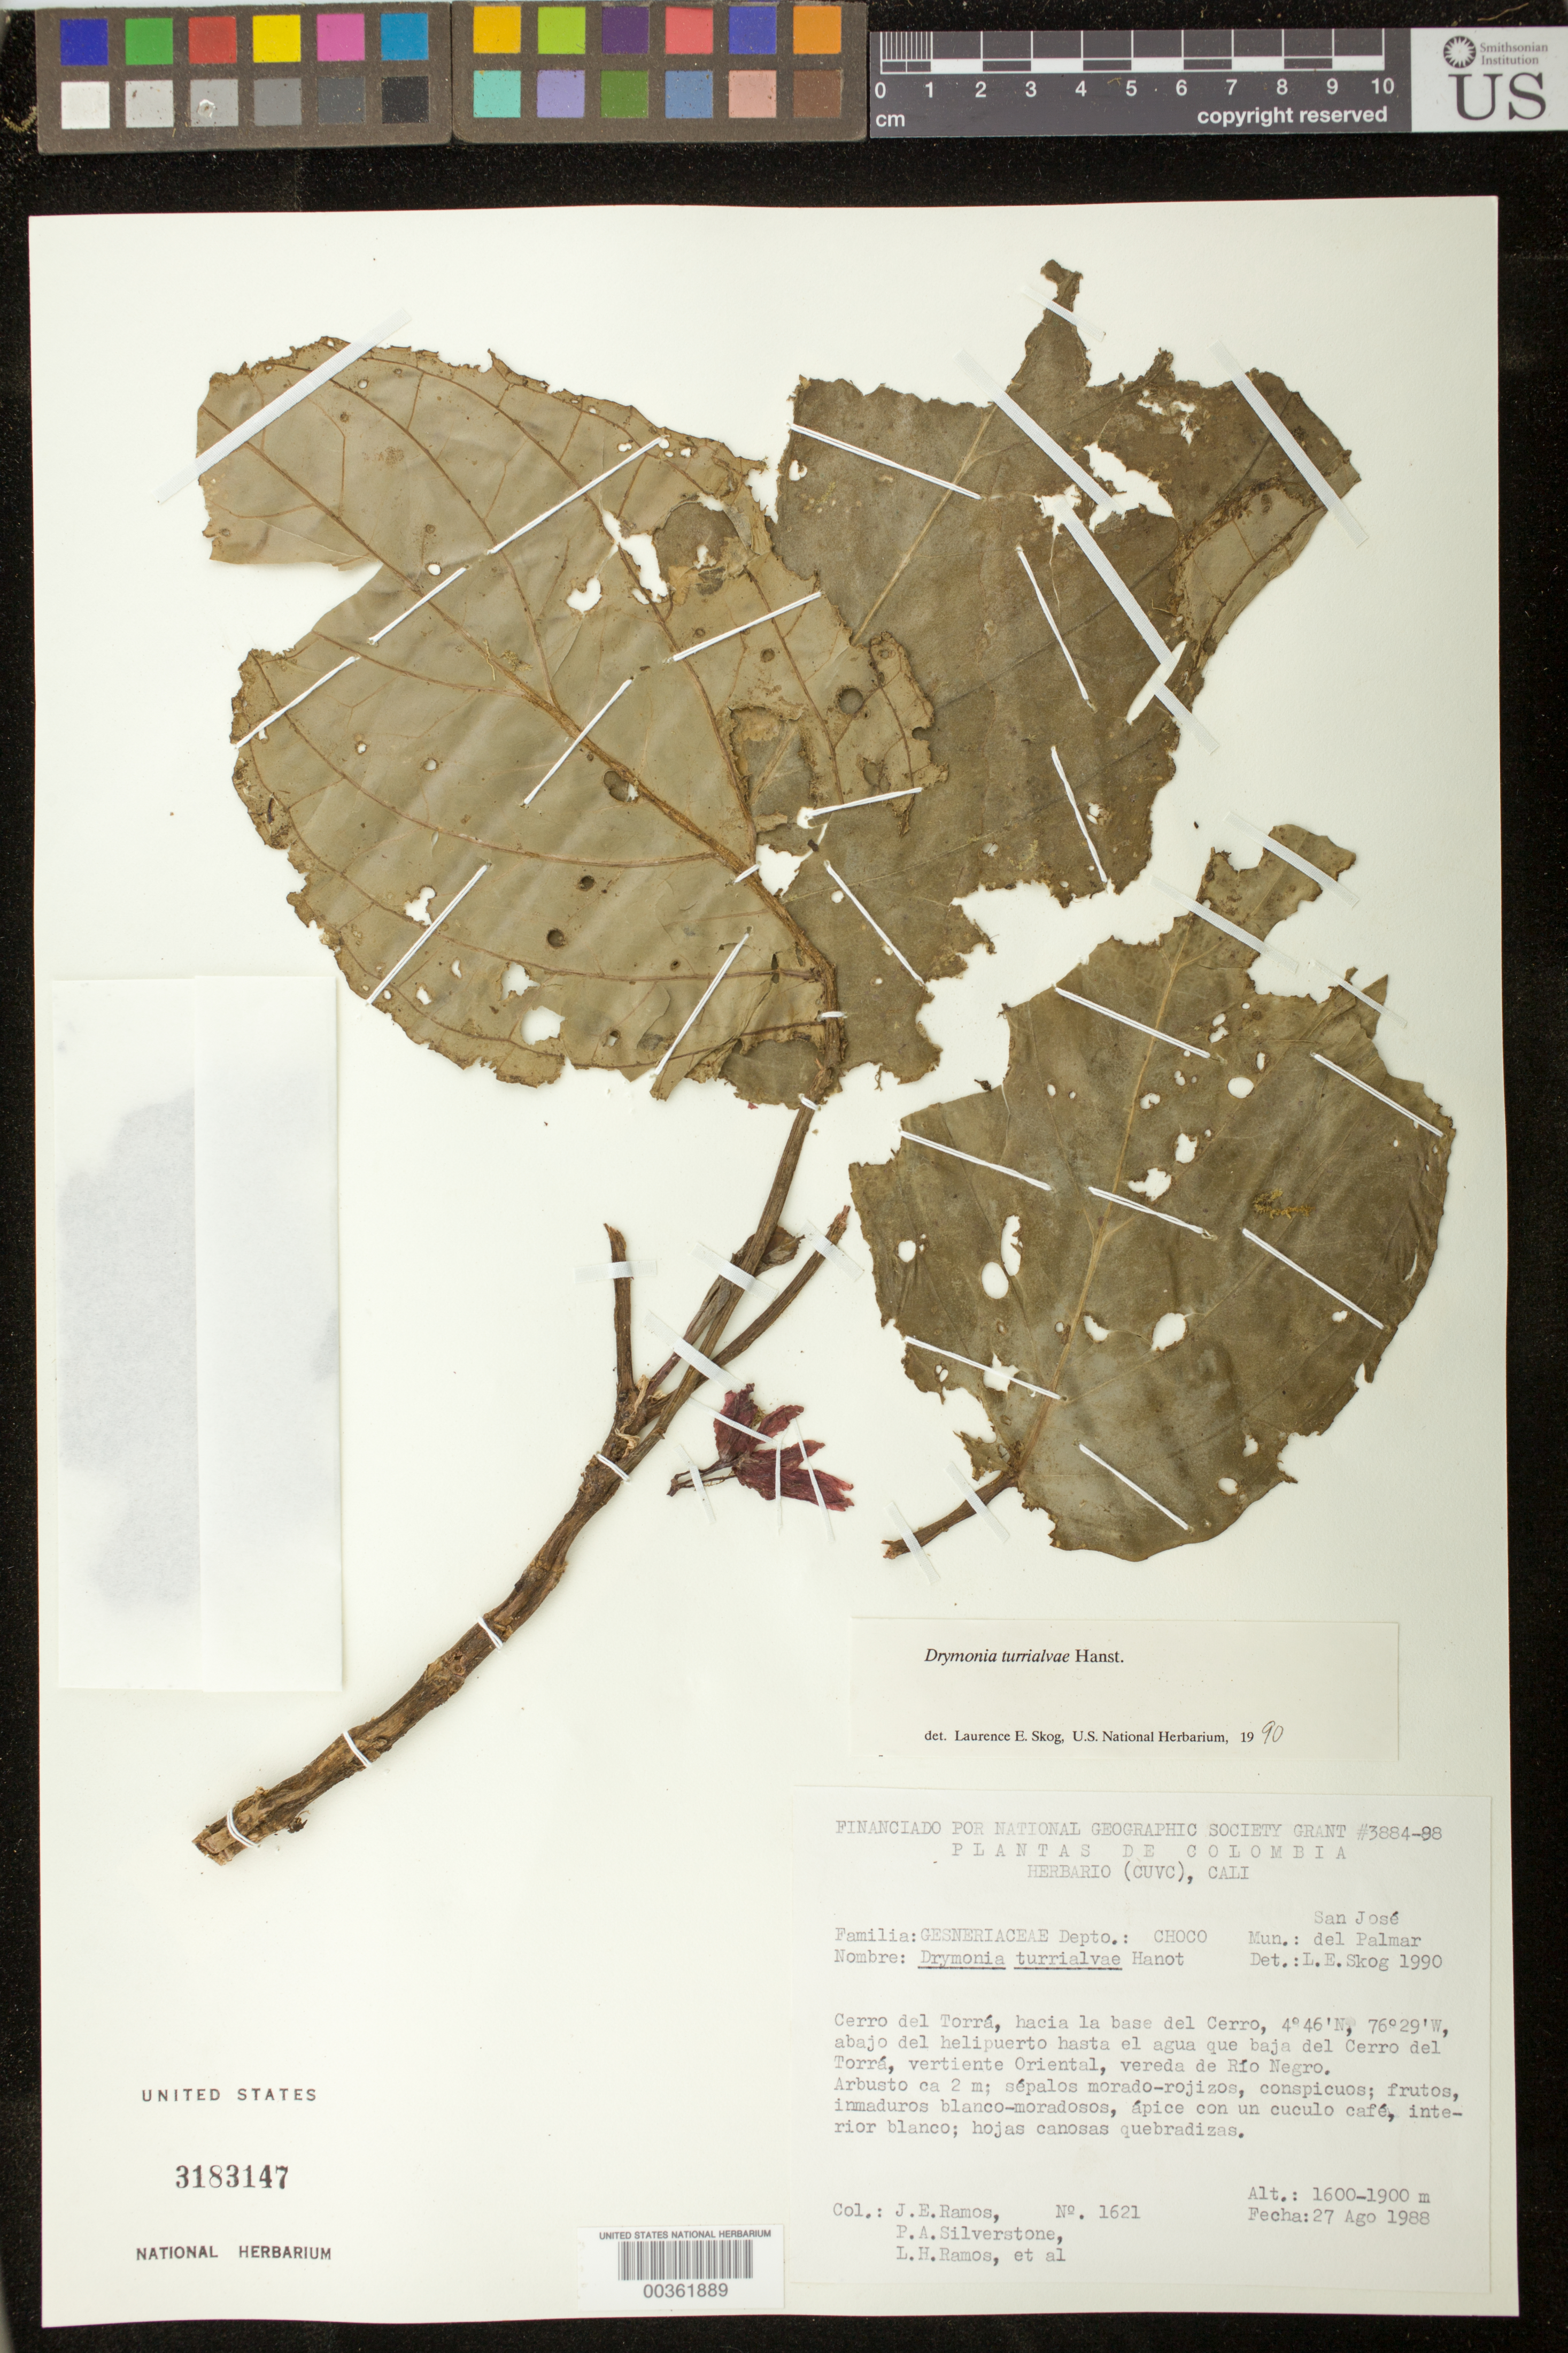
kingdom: Plantae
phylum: Tracheophyta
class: Magnoliopsida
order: Lamiales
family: Gesneriaceae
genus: Drymonia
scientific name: Drymonia turrialvae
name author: Hanst.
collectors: J. E. Ramos, P. A. Silverstone-Sopkin, L. Ramos & et al.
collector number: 1621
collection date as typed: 27 Aug 1988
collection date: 1988-08-27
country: Colombia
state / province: Chocó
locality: Mun.: San Jose del Palmar, Cerro del Torra, hacia la base del cerro, abajo del helipuerto hasta el agua que baja del cerro ...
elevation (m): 1600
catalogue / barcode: US 3183147